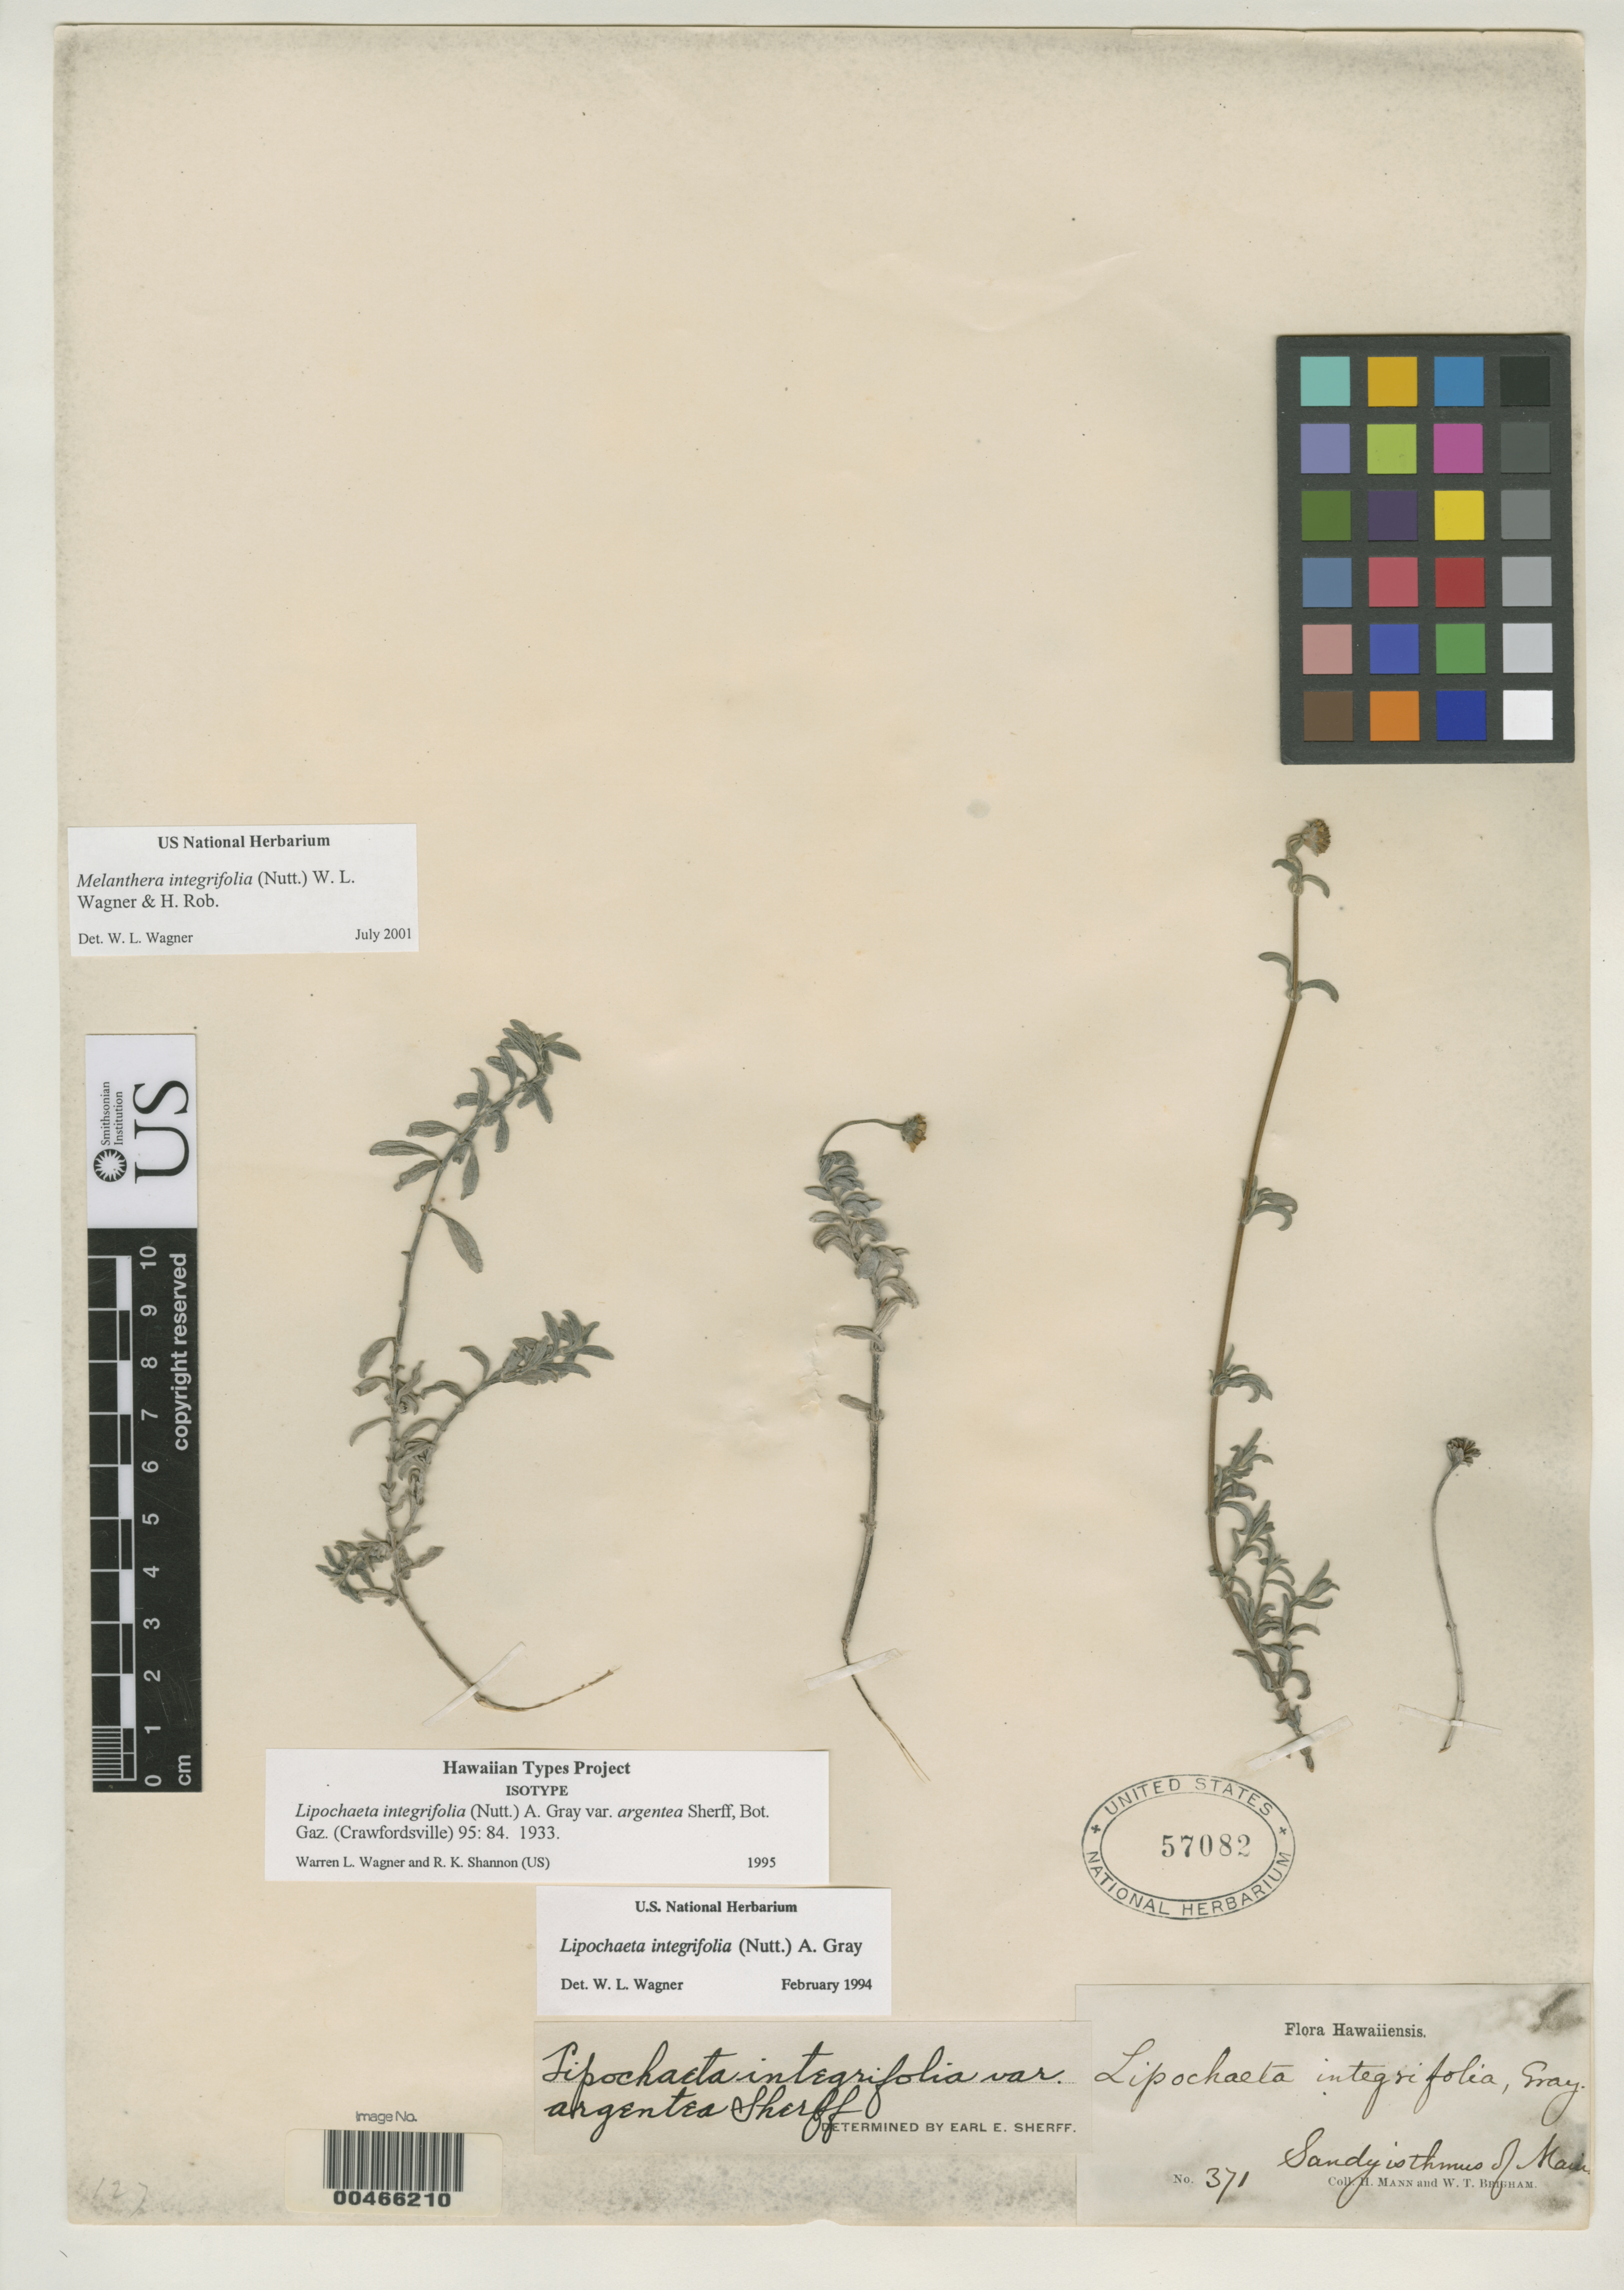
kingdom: Plantae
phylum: Tracheophyta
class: Magnoliopsida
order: Asterales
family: Asteraceae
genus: Lipochaeta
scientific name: Lipochaeta integrifolia var. argentea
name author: Sherff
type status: Isotype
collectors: H. Mann & W. T. Brigham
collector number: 371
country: United States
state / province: Hawaii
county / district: Maui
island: Maui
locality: Sandy isthmus.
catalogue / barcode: US 57082